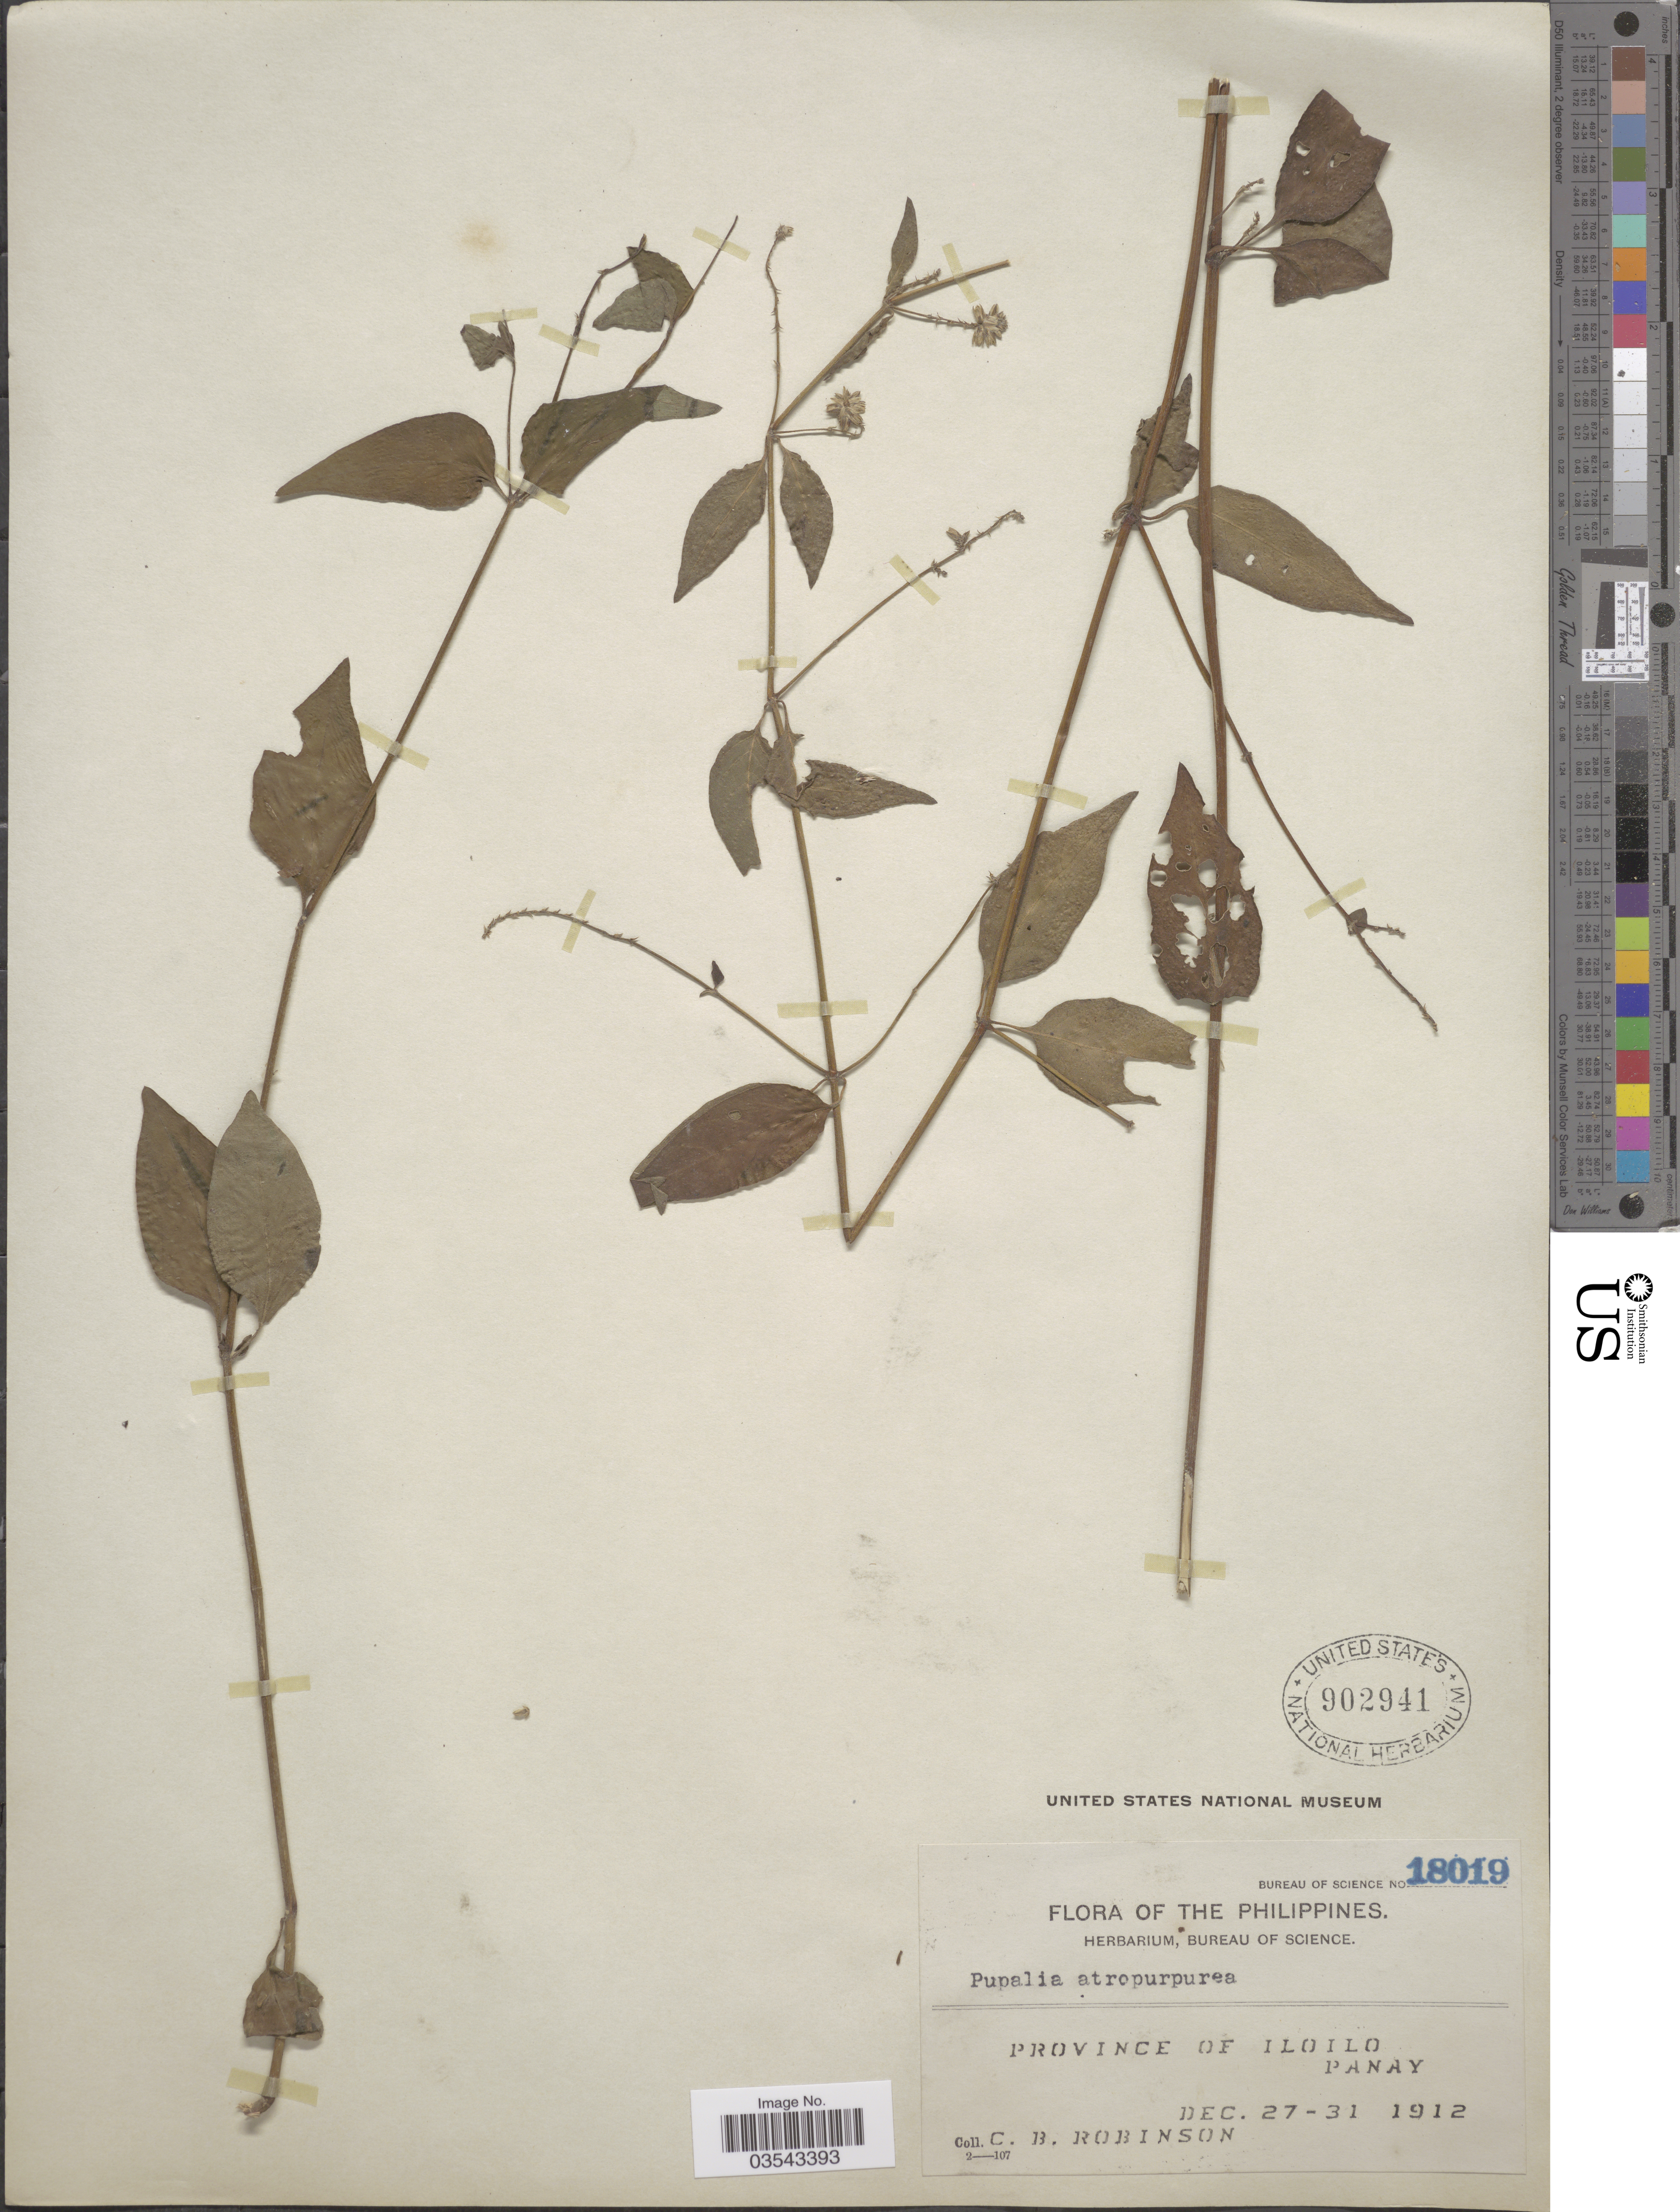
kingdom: Plantae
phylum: Tracheophyta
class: Magnoliopsida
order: Caryophyllales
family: Amaranthaceae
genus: Pupalia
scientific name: Pupalia lappacea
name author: (L.) A. Juss.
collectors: C. Brobinson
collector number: Bureau of Science 18019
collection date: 1912-12-27/1912-12-31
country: Philippines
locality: Province of Iloilo. Panay.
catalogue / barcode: US 902941